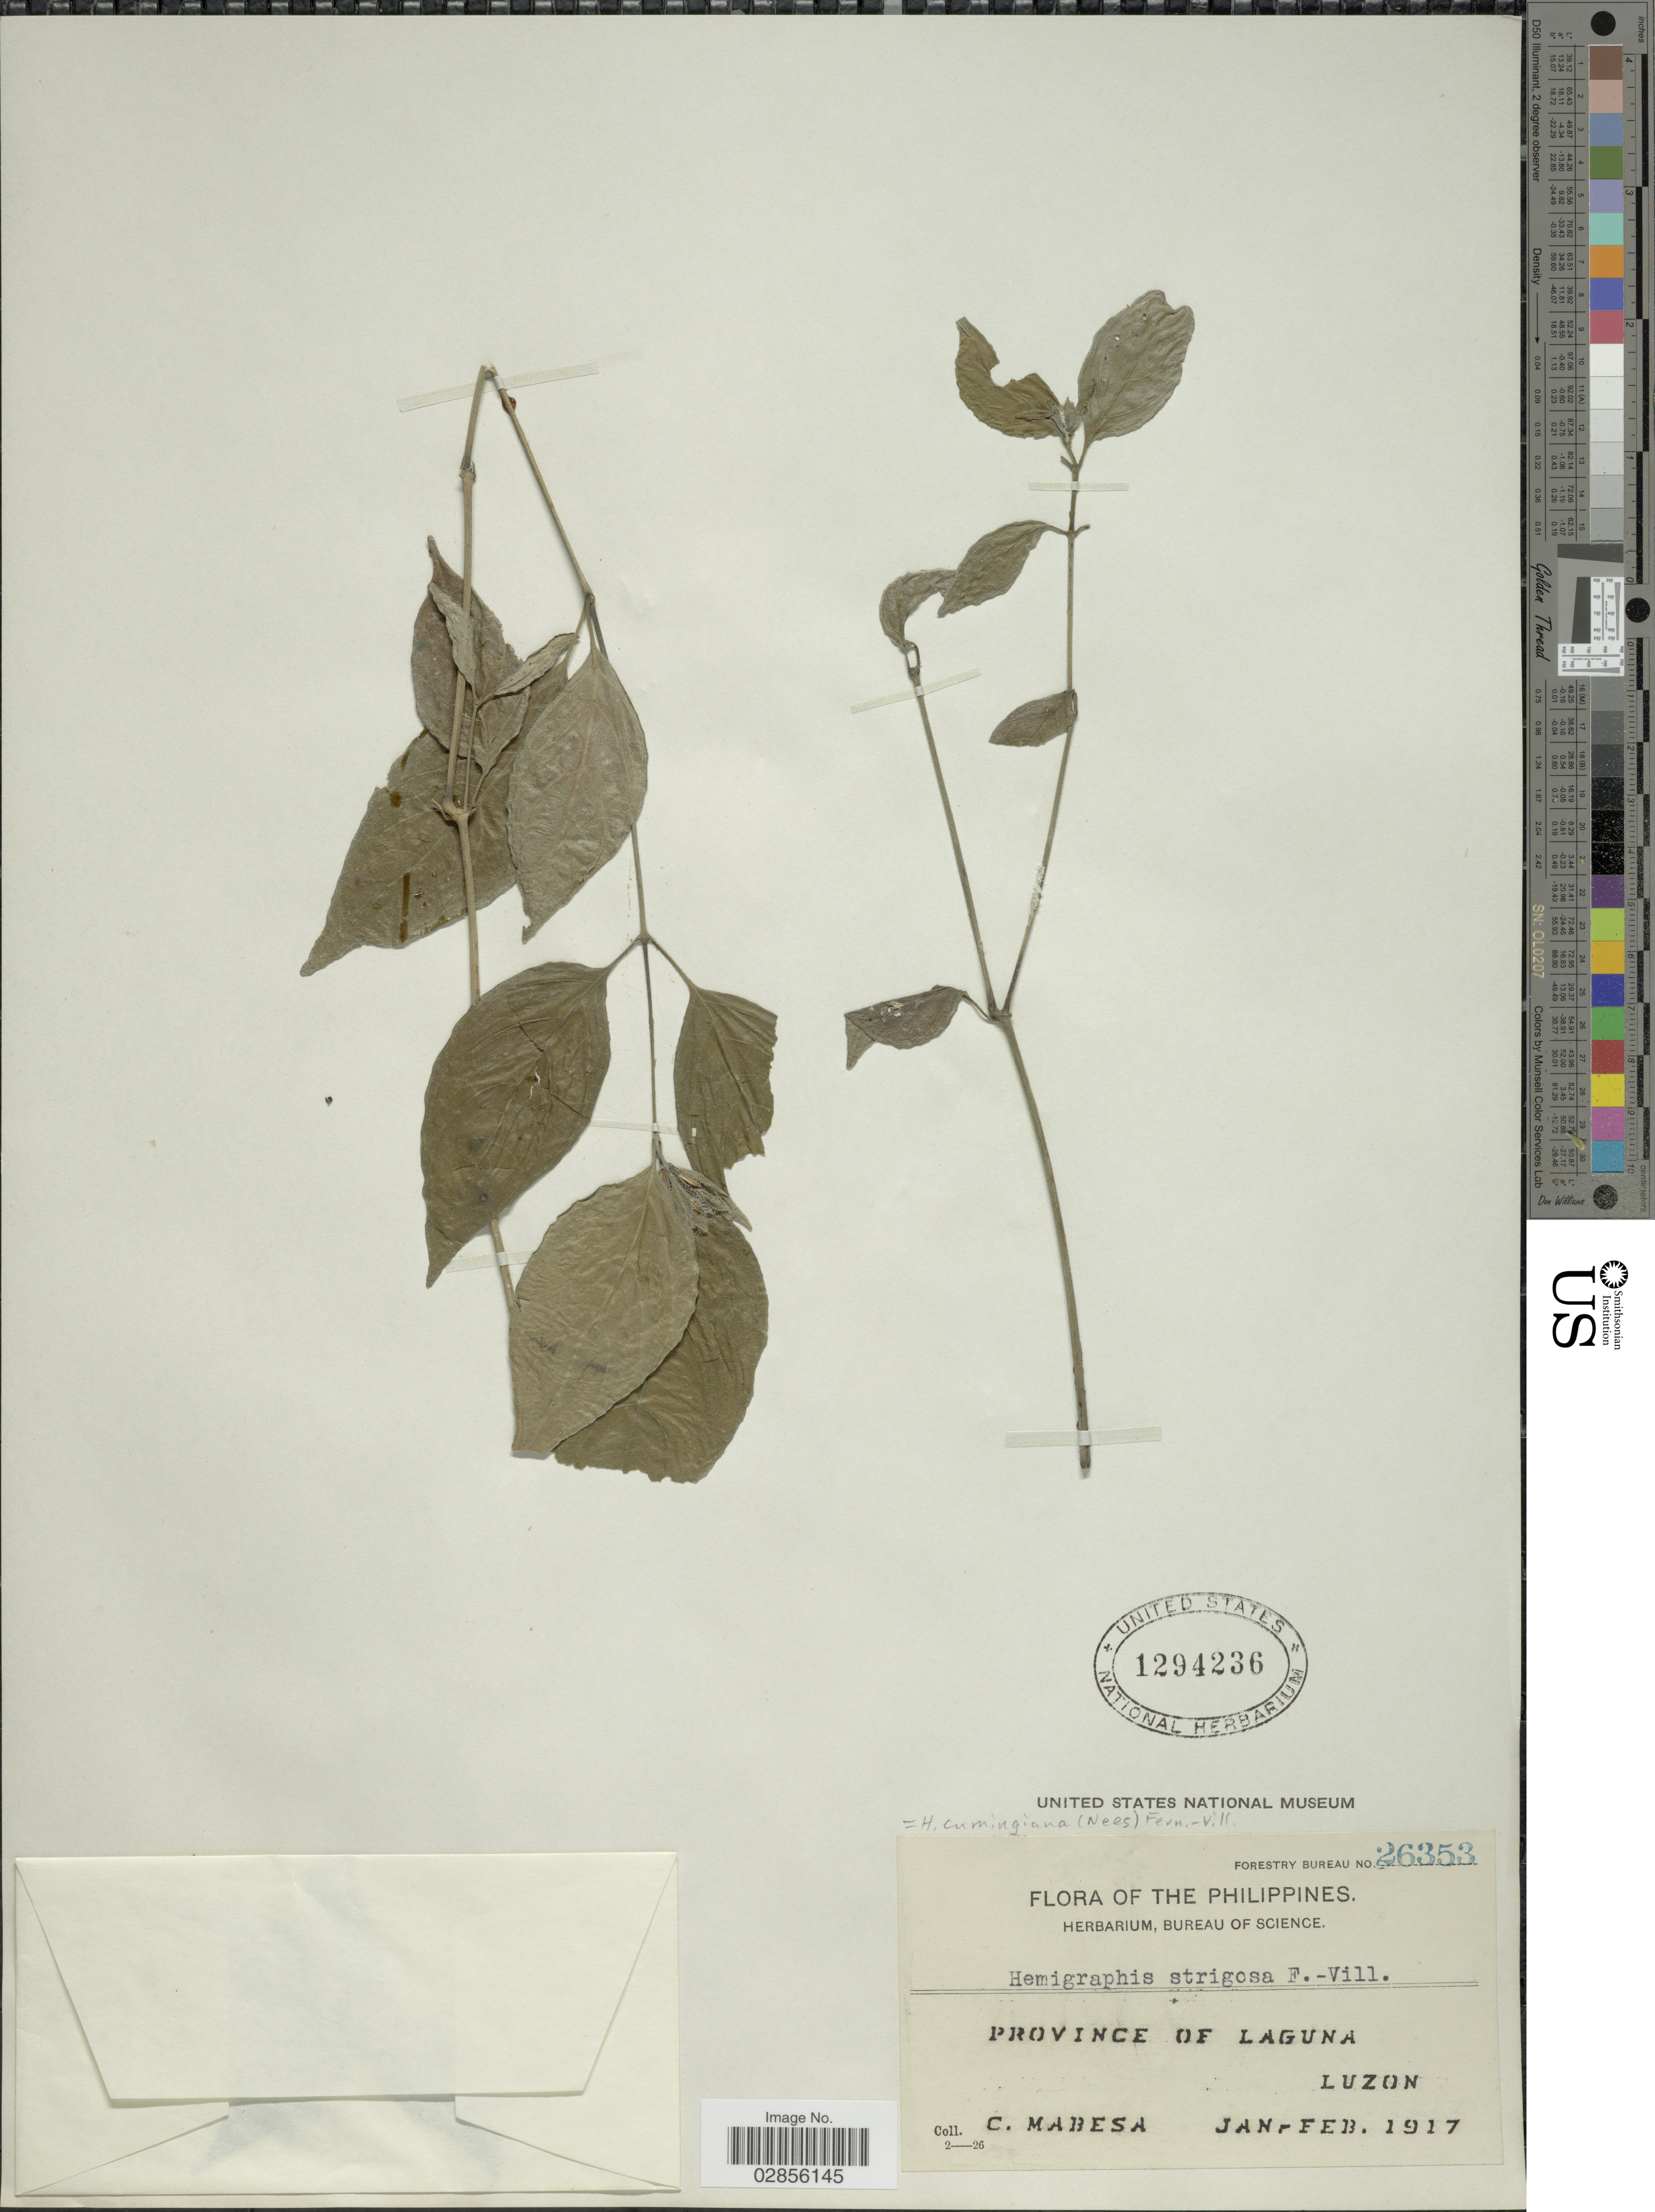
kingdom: Plantae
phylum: Tracheophyta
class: Magnoliopsida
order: Lamiales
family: Acanthaceae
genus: Hemigraphis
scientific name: Hemigraphis cumingiana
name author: Fern.-Vill.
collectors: C. Mabesa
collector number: Forestry Bureau 26353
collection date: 1917-01/1917-02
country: Philippines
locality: Province of Laguna, Luzon.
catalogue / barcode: US 1294236